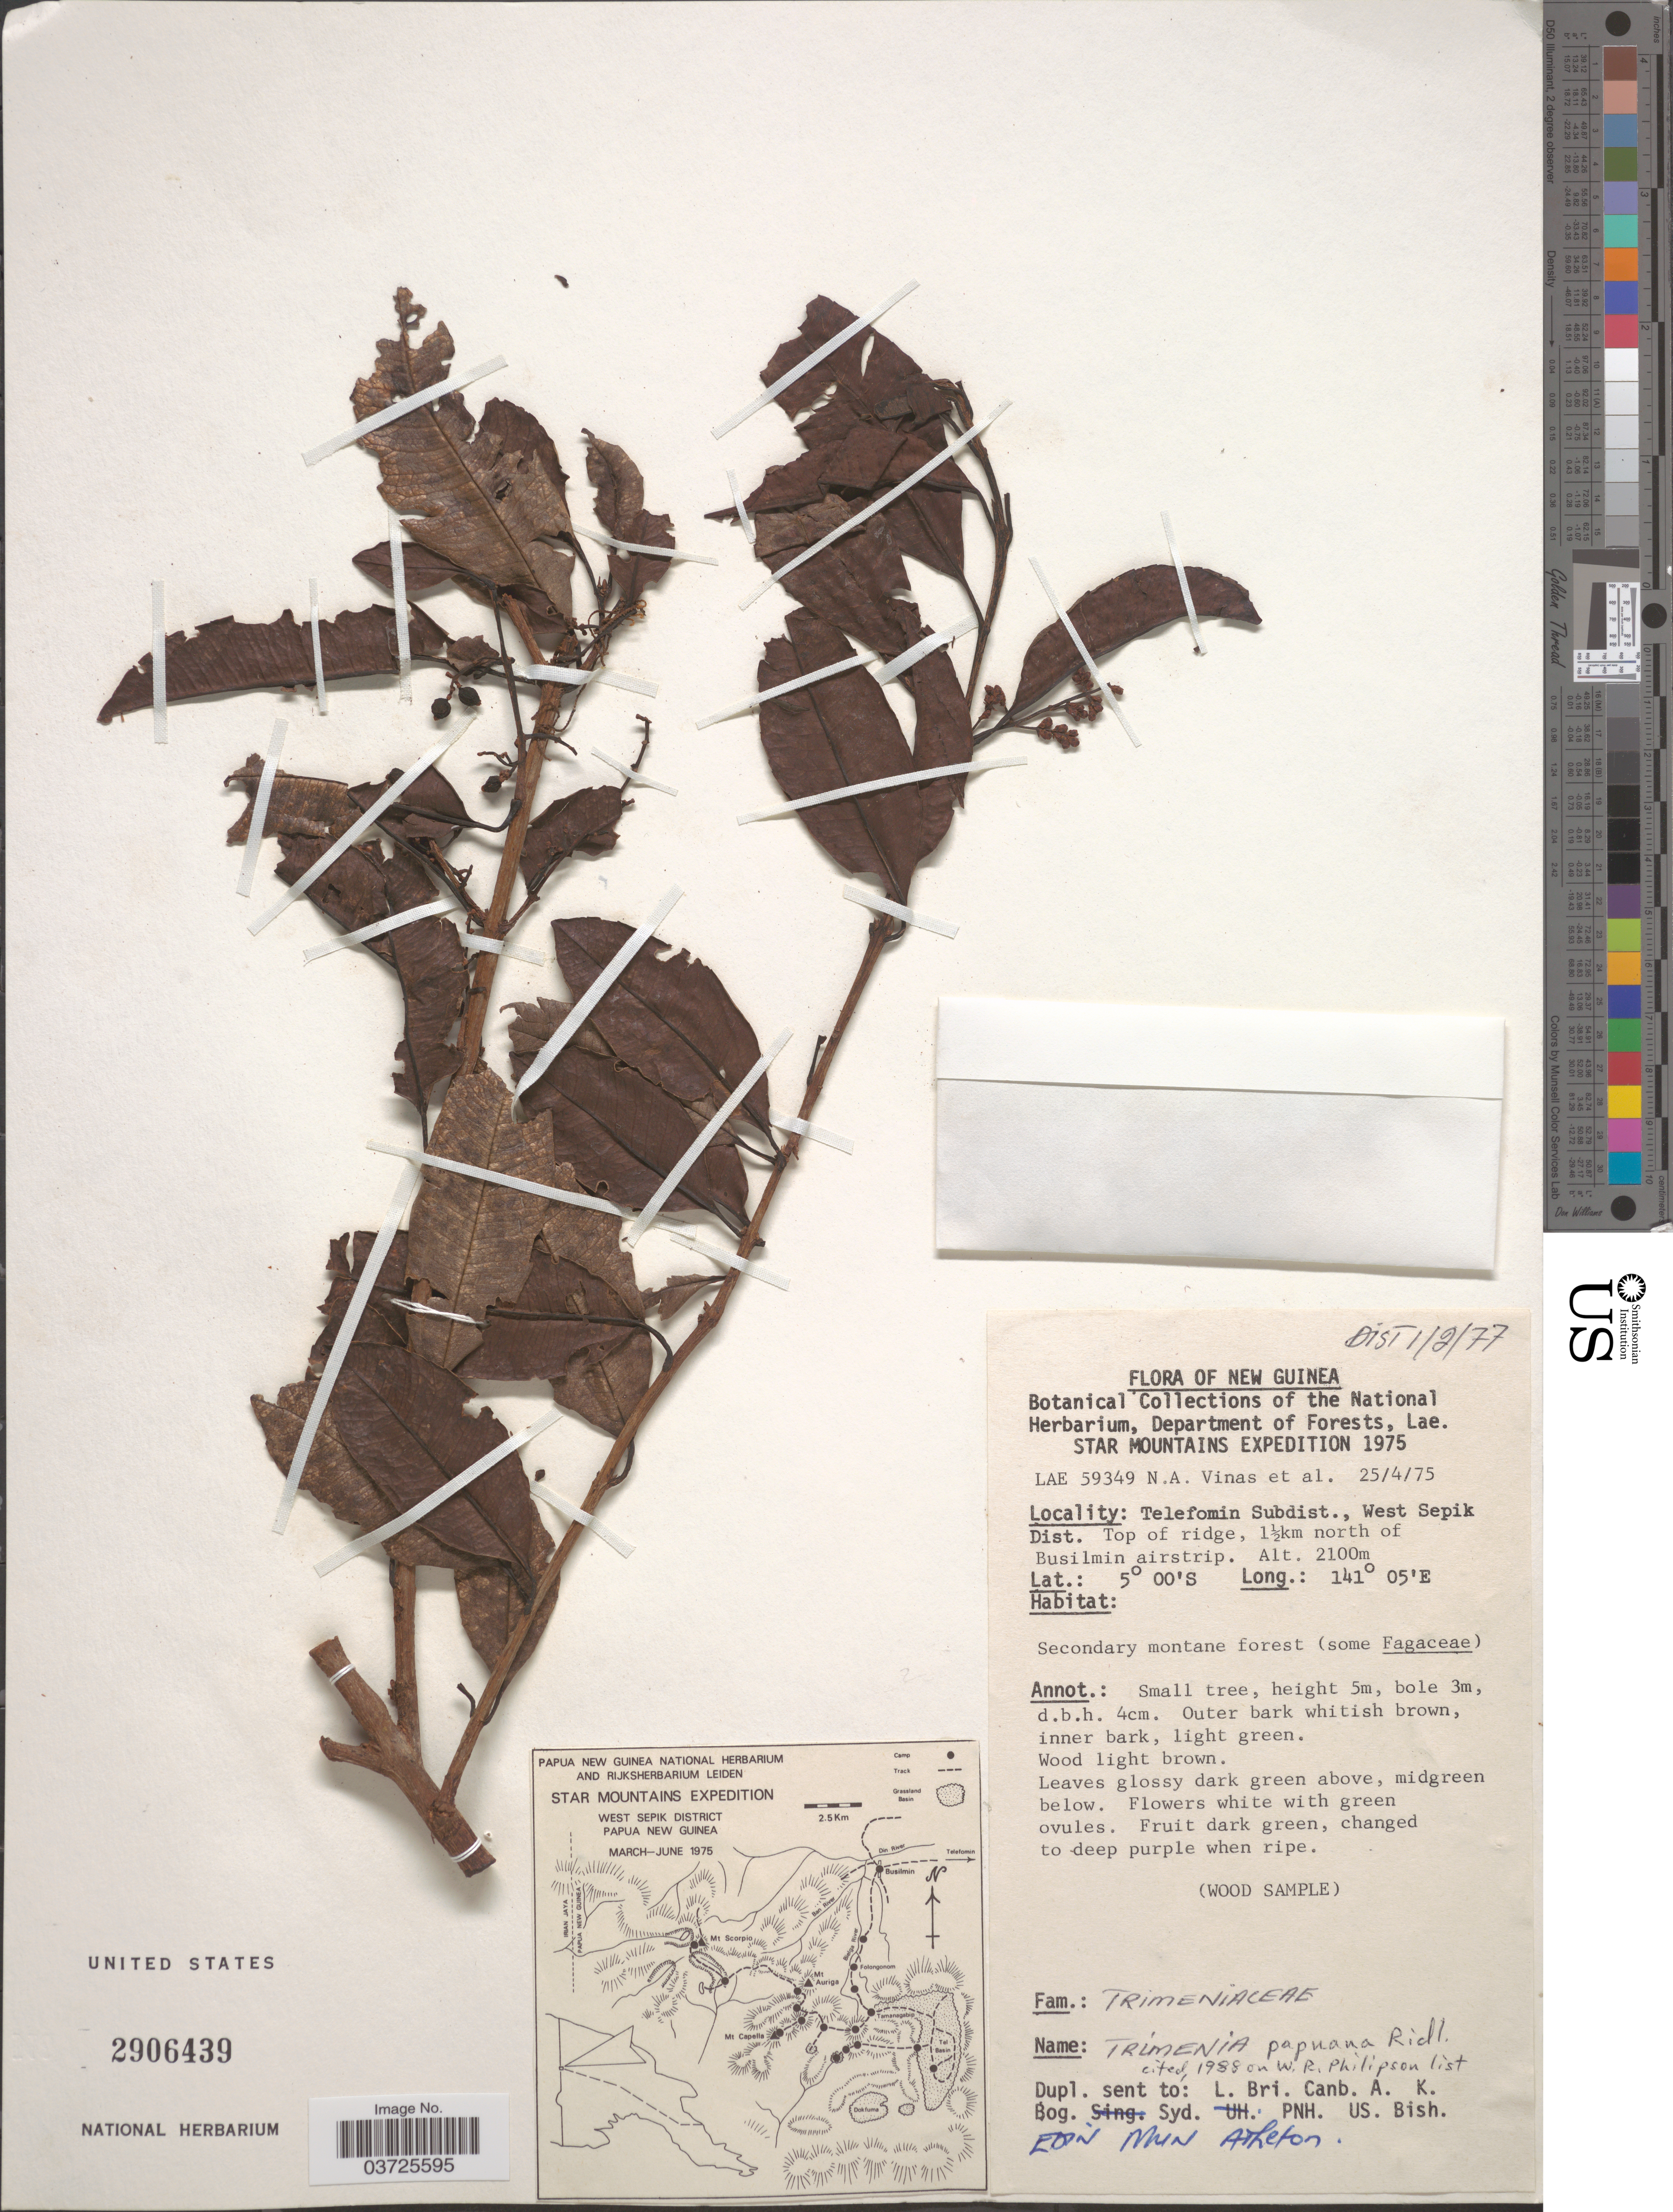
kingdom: Plantae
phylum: Tracheophyta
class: Magnoliopsida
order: Austrobaileyales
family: Trimeniaceae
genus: Trimenia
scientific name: Trimenia papuana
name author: Ridl.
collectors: N. Vinas & et al.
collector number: LAE59349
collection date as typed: Transcribed d/m/y: 25/4/75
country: Papua New Guinea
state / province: Sandaun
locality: New Guinea. Star Mountains. Telefomin Subdist., West Sepik Dist. Top of ridge, 1½km north of Busilmin airstrip.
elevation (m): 2100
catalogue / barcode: US 2906439